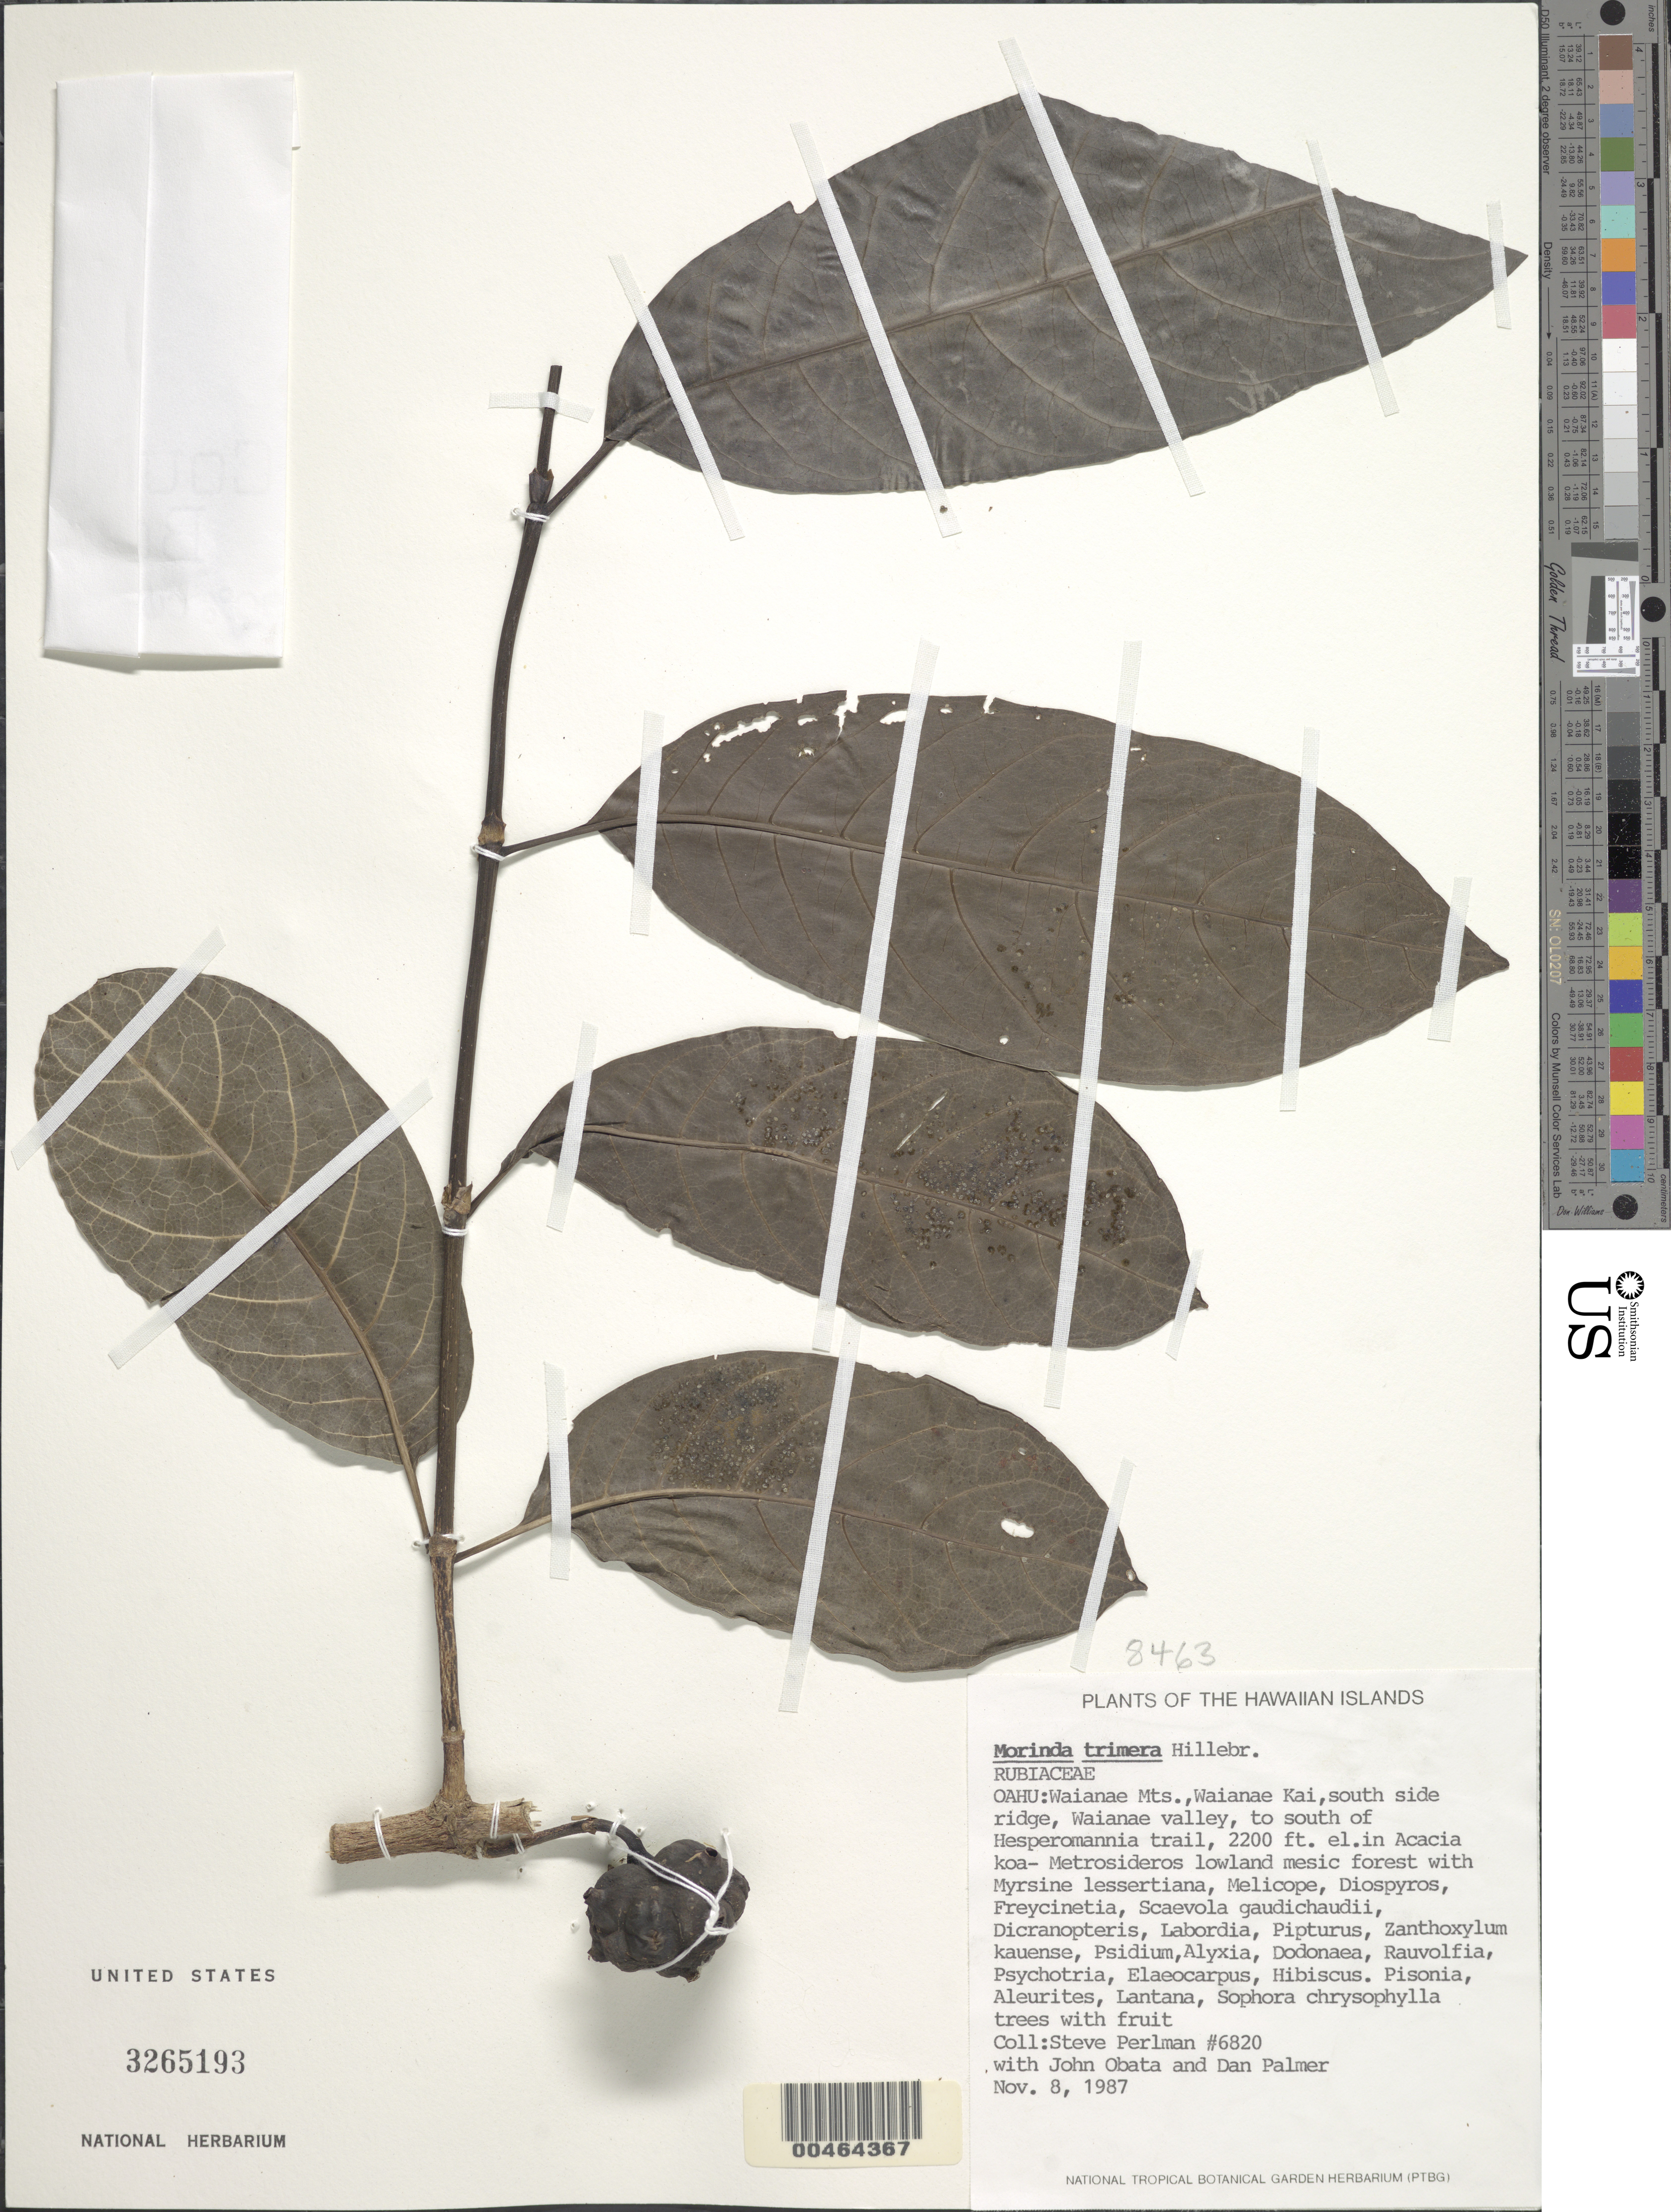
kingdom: Plantae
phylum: Tracheophyta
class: Magnoliopsida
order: Gentianales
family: Rubiaceae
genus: Gynochthodes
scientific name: Gynochthodes trimera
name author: (Hillebr.) Razafim. & B. Bremer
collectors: S. P. Perlman, J. Obata & D. Palmer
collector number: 6820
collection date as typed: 8 Nov 1987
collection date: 1987-11-08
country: United States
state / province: Hawaii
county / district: Honolulu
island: Oahu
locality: Waianae Mts., Waianae Kai, south side ridge, Waianae valley, to south of Hesperomannia trail.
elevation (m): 671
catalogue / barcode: US 3265193